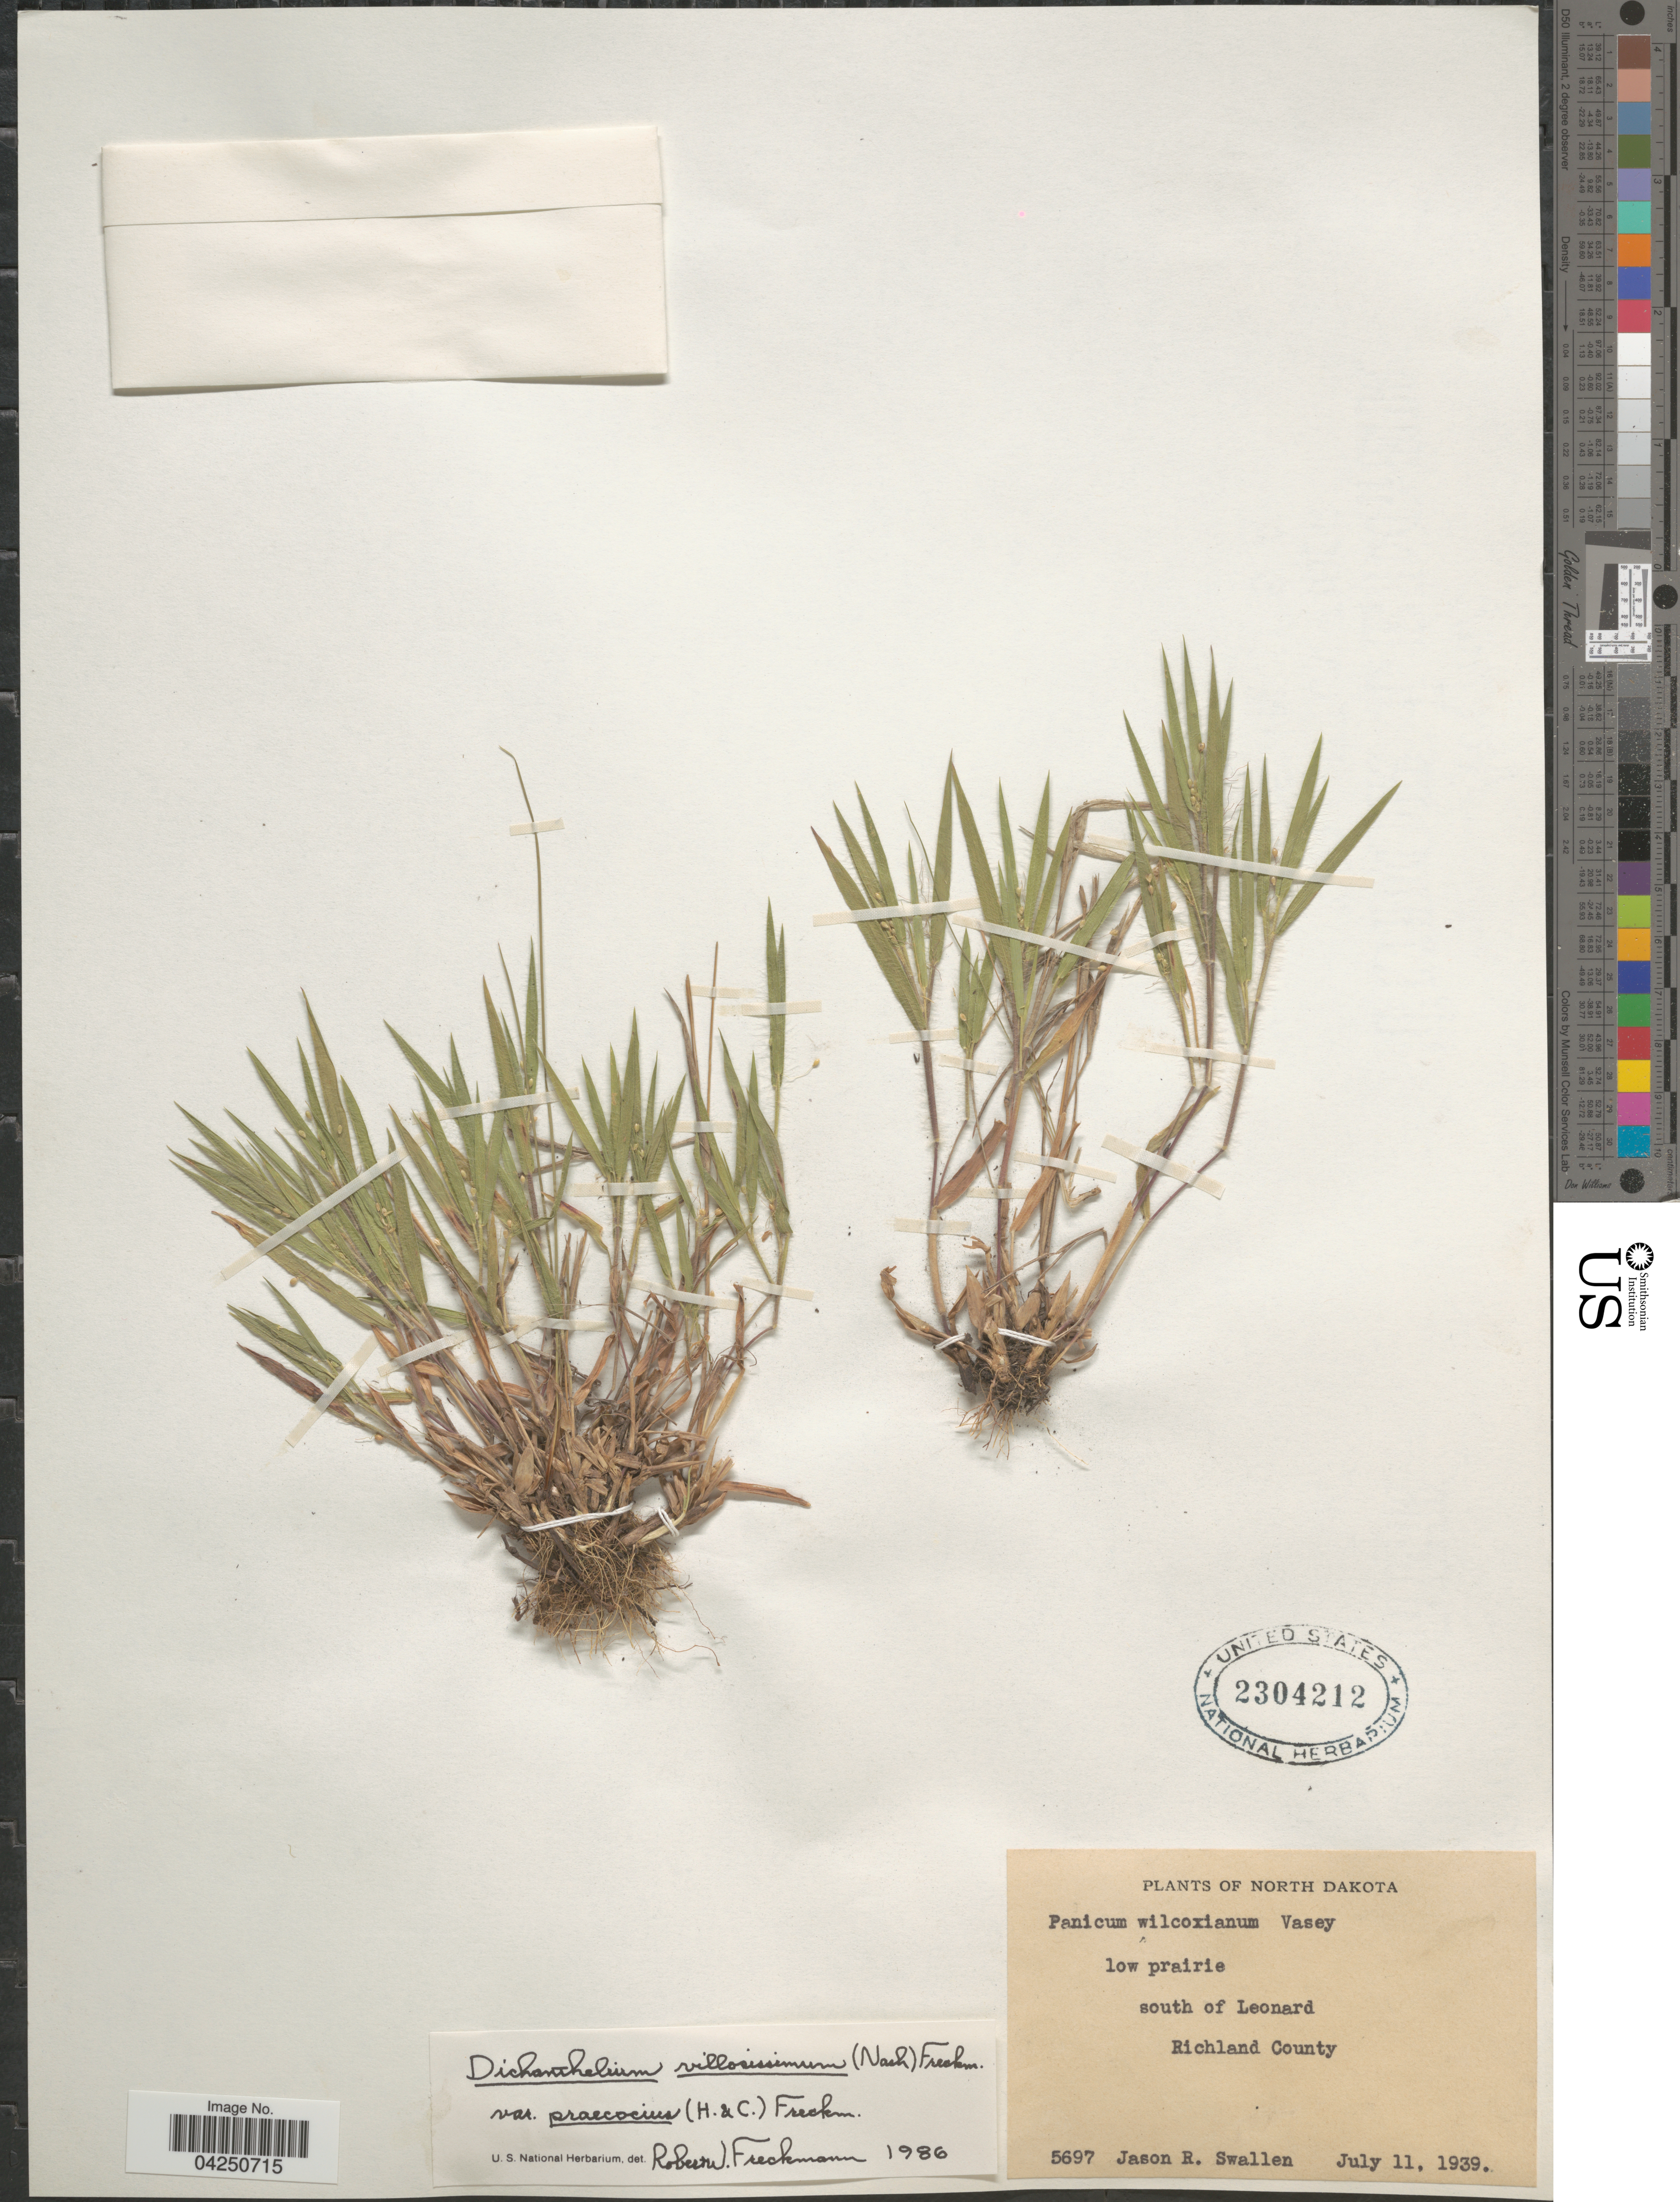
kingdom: Plantae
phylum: Tracheophyta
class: Liliopsida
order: Poales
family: Poaceae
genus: Dichanthelium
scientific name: Dichanthelium acuminatum var. acuminatum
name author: (Sw.) Gould & C.A. Clark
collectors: J. R. Swallen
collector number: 5697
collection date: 1939-07-11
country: United States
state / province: North Dakota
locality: Low prairie. South of Leonard. Richland County.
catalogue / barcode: US 2304212